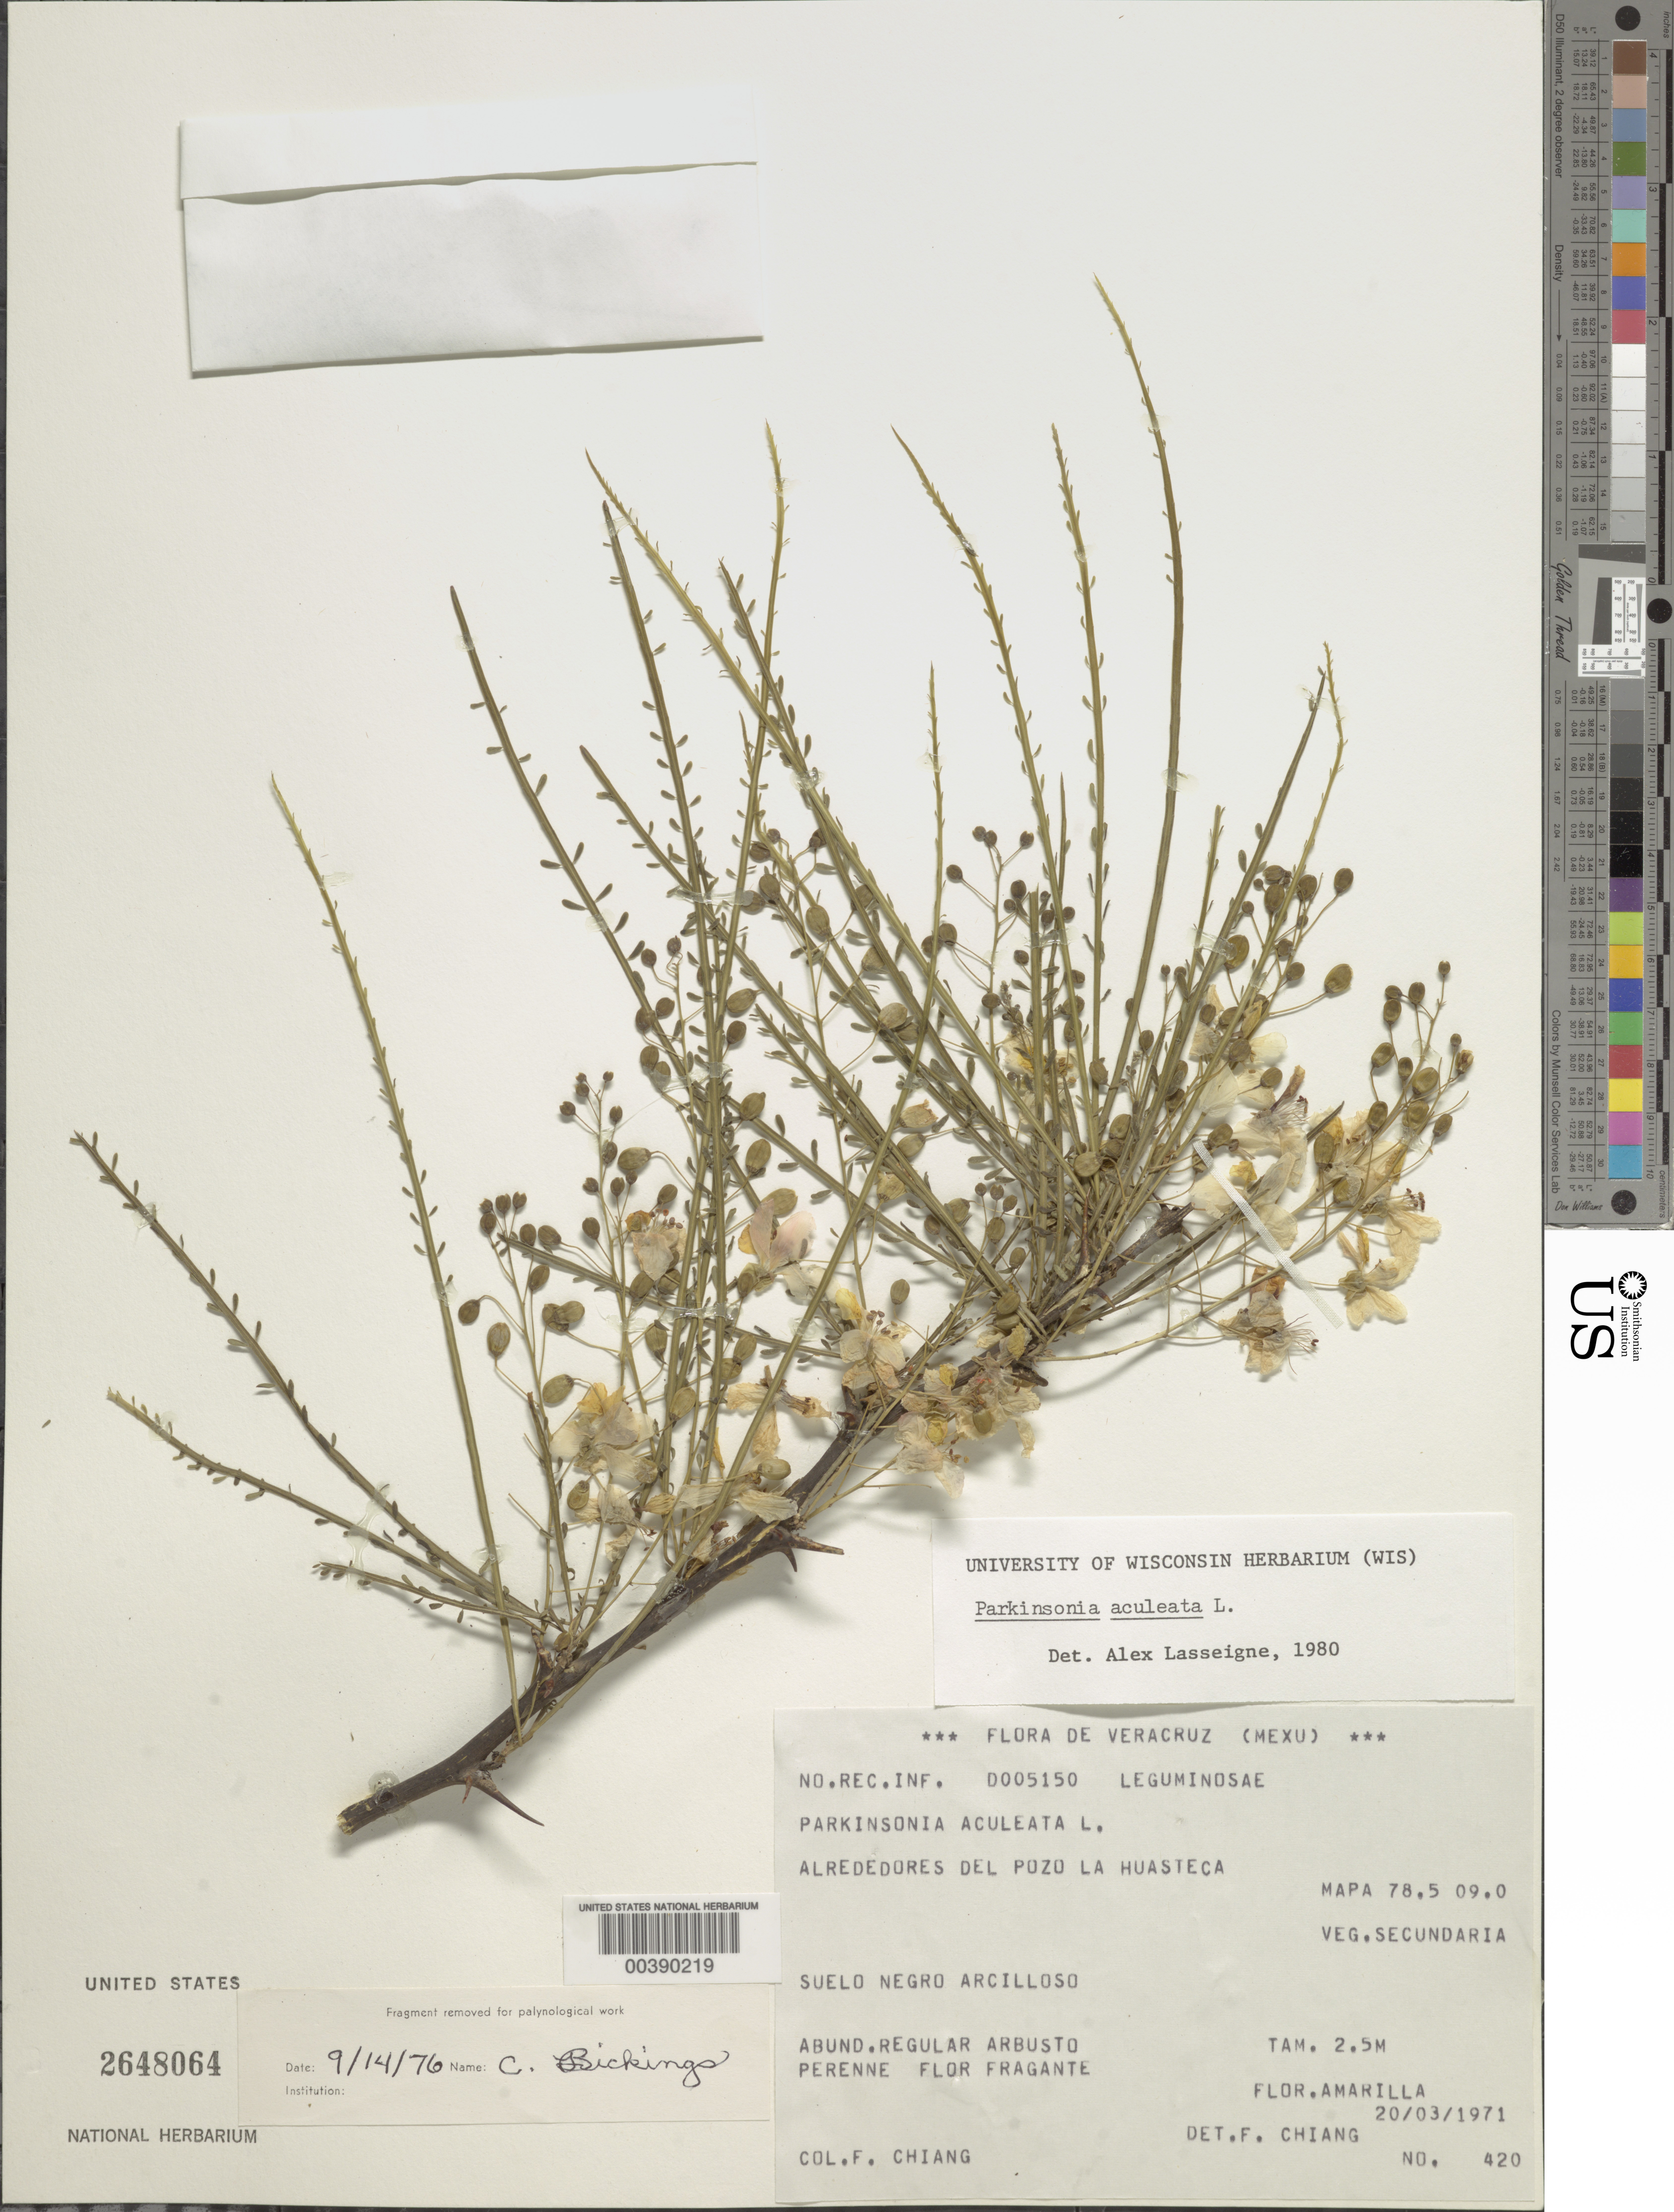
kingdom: Plantae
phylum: Tracheophyta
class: Magnoliopsida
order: Fabales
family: Fabaceae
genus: Parkinsonia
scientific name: Parkinsonia aculeata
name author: L.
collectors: F. Chiang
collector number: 420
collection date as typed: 20 Mar 1971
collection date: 1971-03-20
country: Mexico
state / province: Veracruz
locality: Alrededores del Pozo la Huasteca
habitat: Suelo negro arcilloso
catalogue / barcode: US 2648064